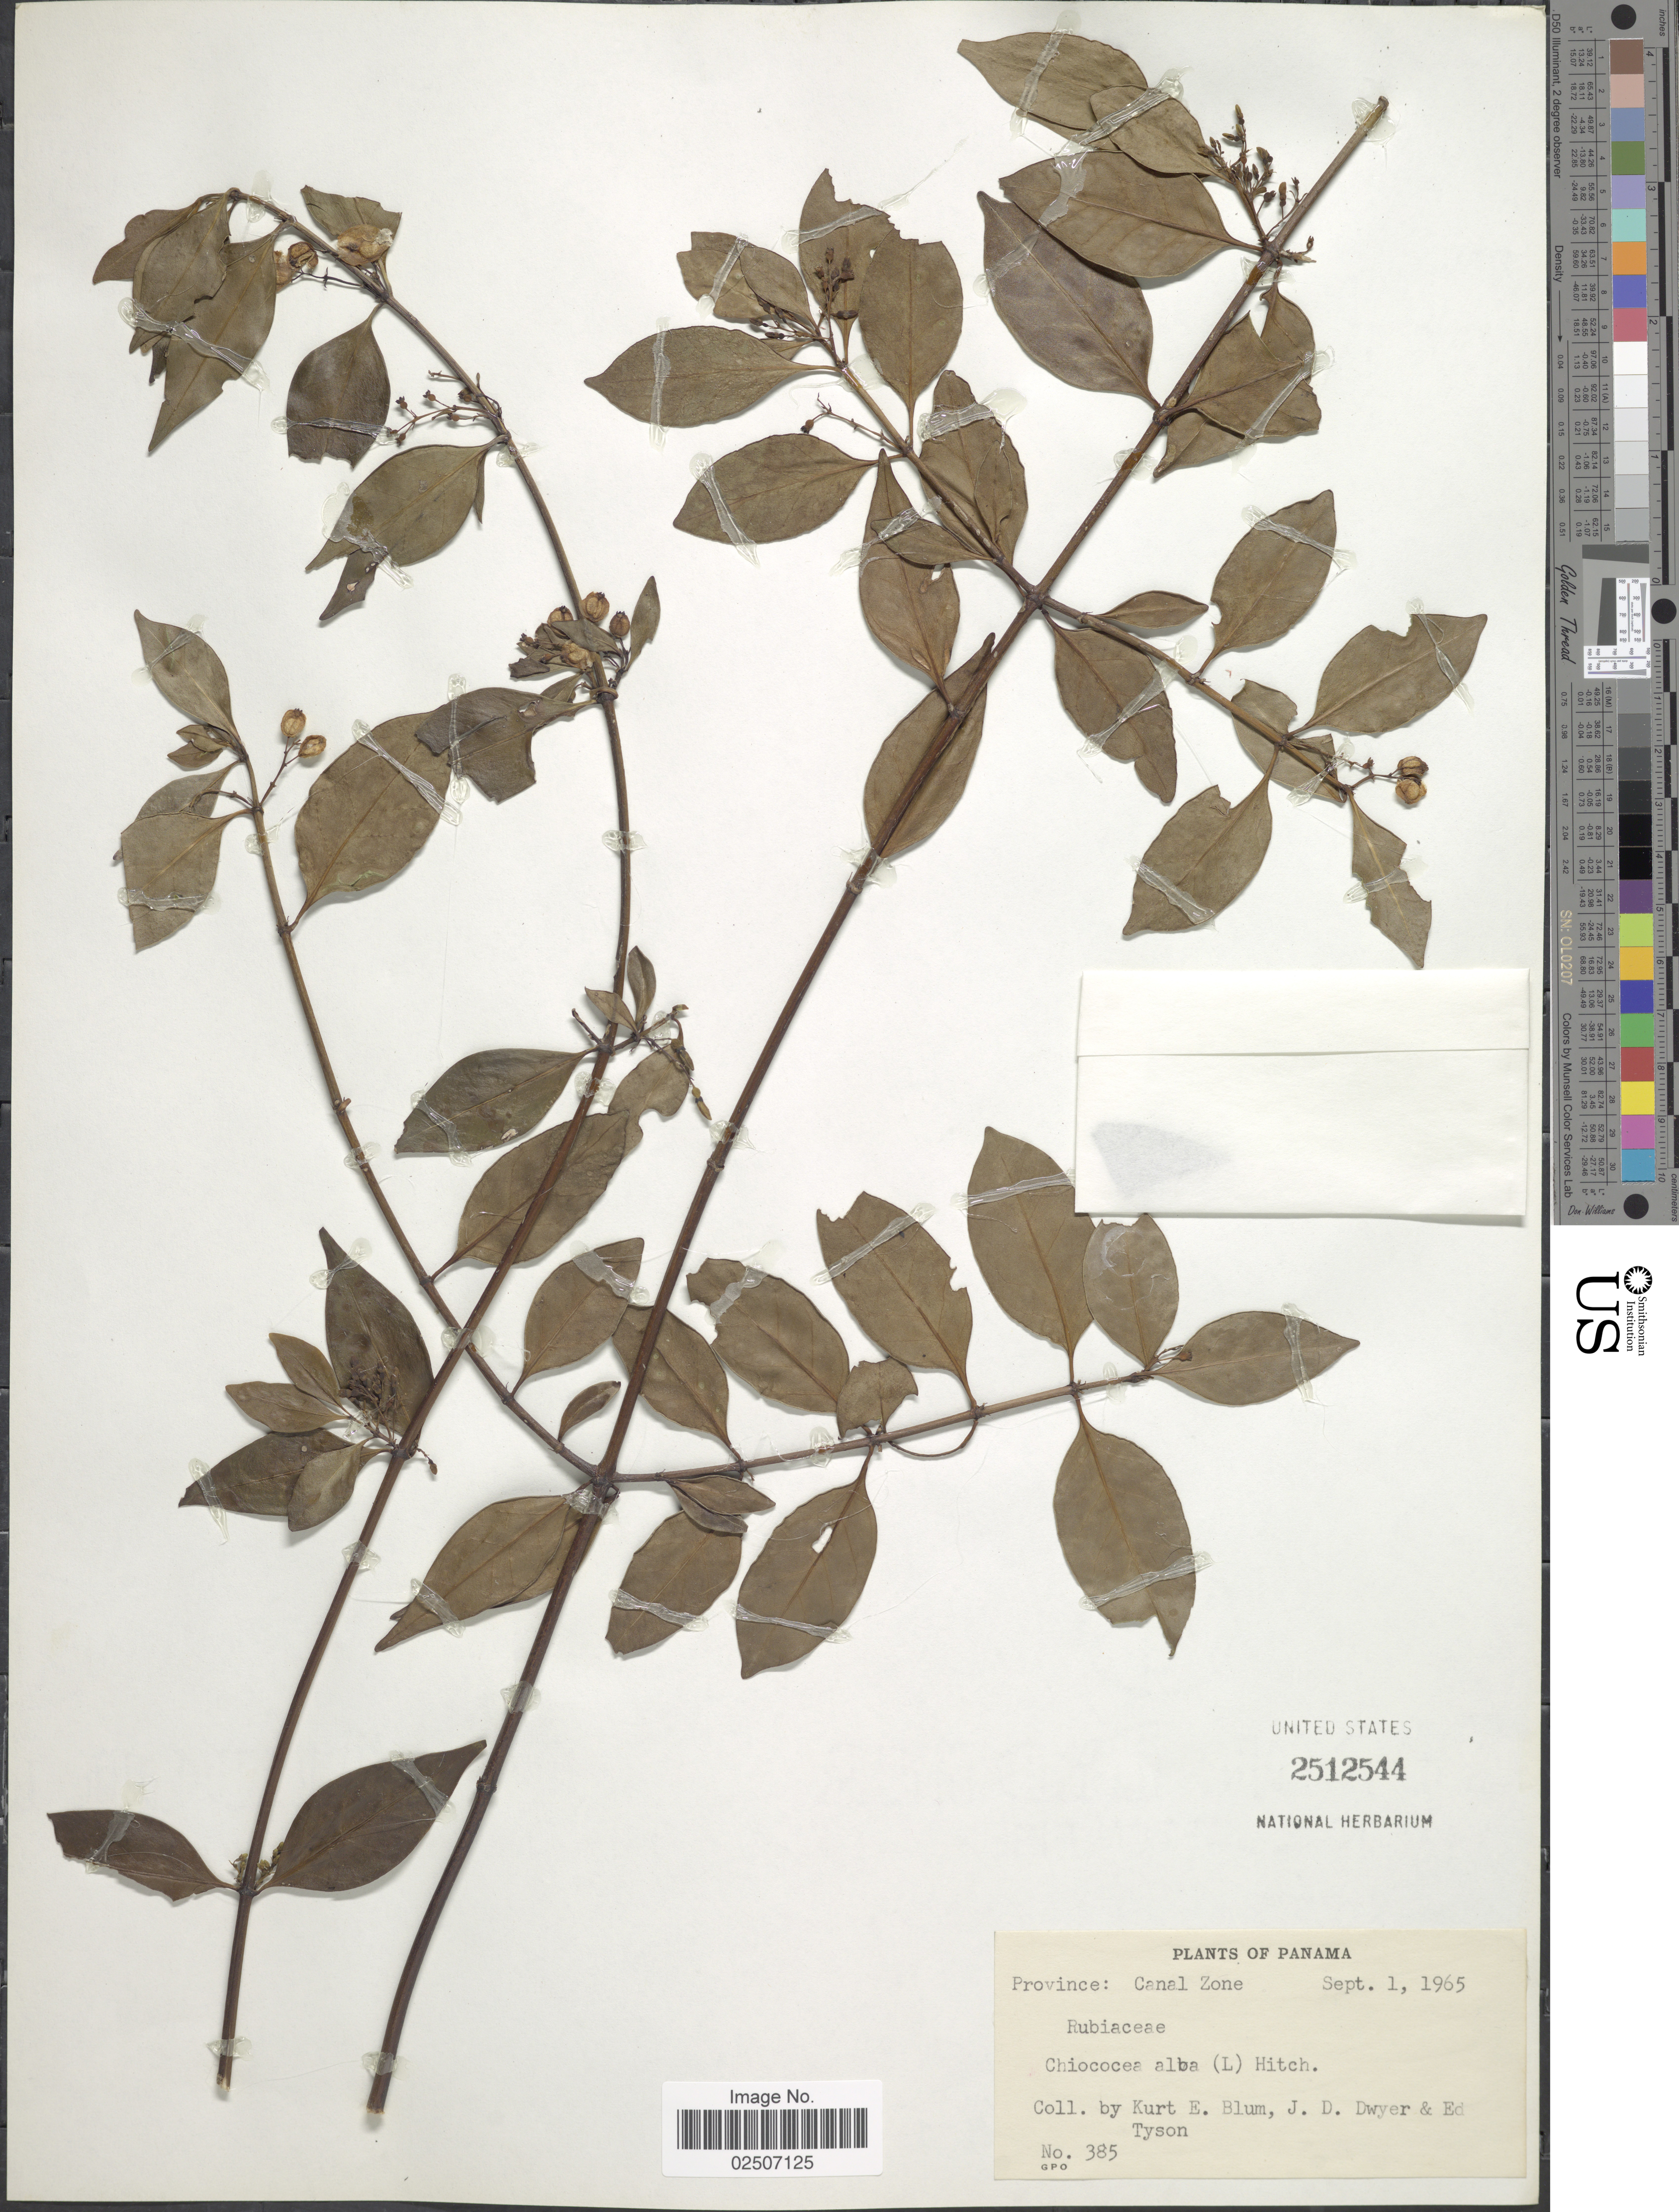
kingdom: Plantae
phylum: Tracheophyta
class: Magnoliopsida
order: Gentianales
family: Rubiaceae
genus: Chiococca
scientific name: Chiococca alba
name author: (L.) Hitchc.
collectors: K. E. Blum, J. D. Dwyer & E. Tyson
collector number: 385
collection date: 1956-09-01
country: Panama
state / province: Colón / Panamá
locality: Province: Canal Zone.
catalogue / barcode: US 2512544